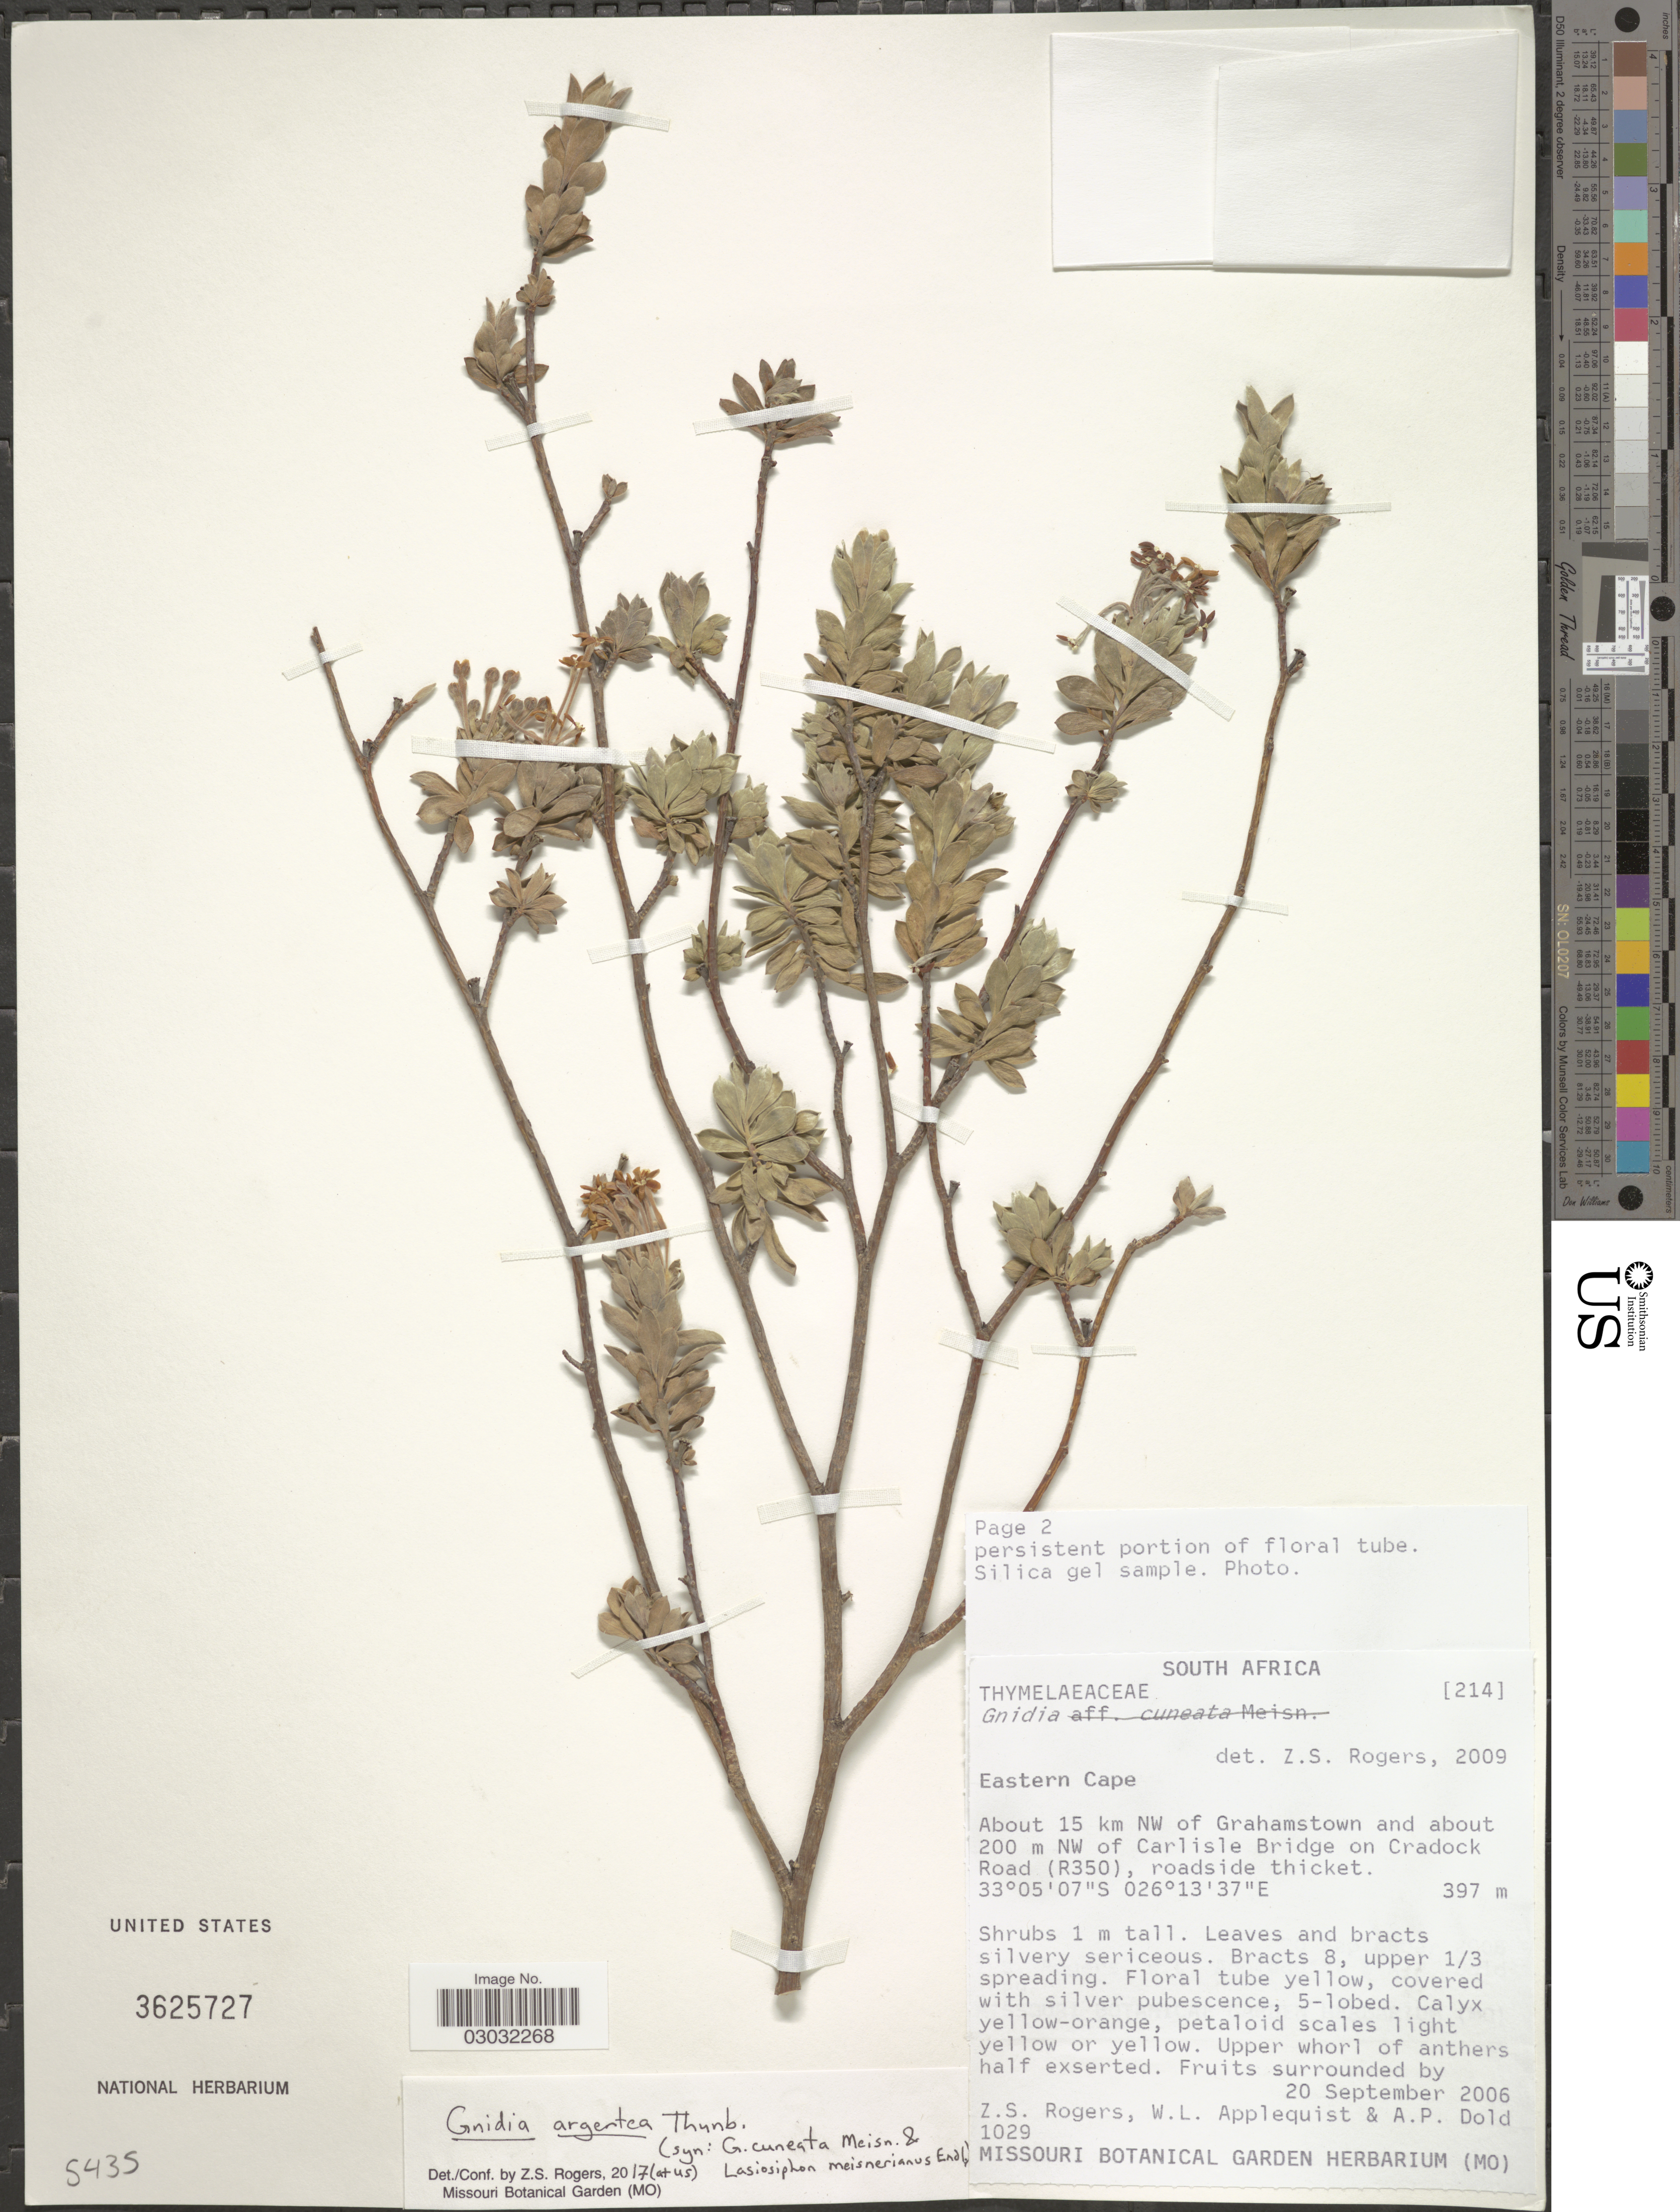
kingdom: Plantae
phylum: Tracheophyta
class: Magnoliopsida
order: Malvales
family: Thymelaeaceae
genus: Lasiosiphon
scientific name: Lasiosiphon meisnerianus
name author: Endl.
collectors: Z. S. Rogers, W. Applequist & A. P. Dold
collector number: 1029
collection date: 2006-09-20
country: South Africa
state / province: Eastern Cape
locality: About 15 km NW of Grahamstown and about 200 m NW of Carlisle Bridge on Cradock Road (R350).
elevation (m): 397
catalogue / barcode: US 3625727